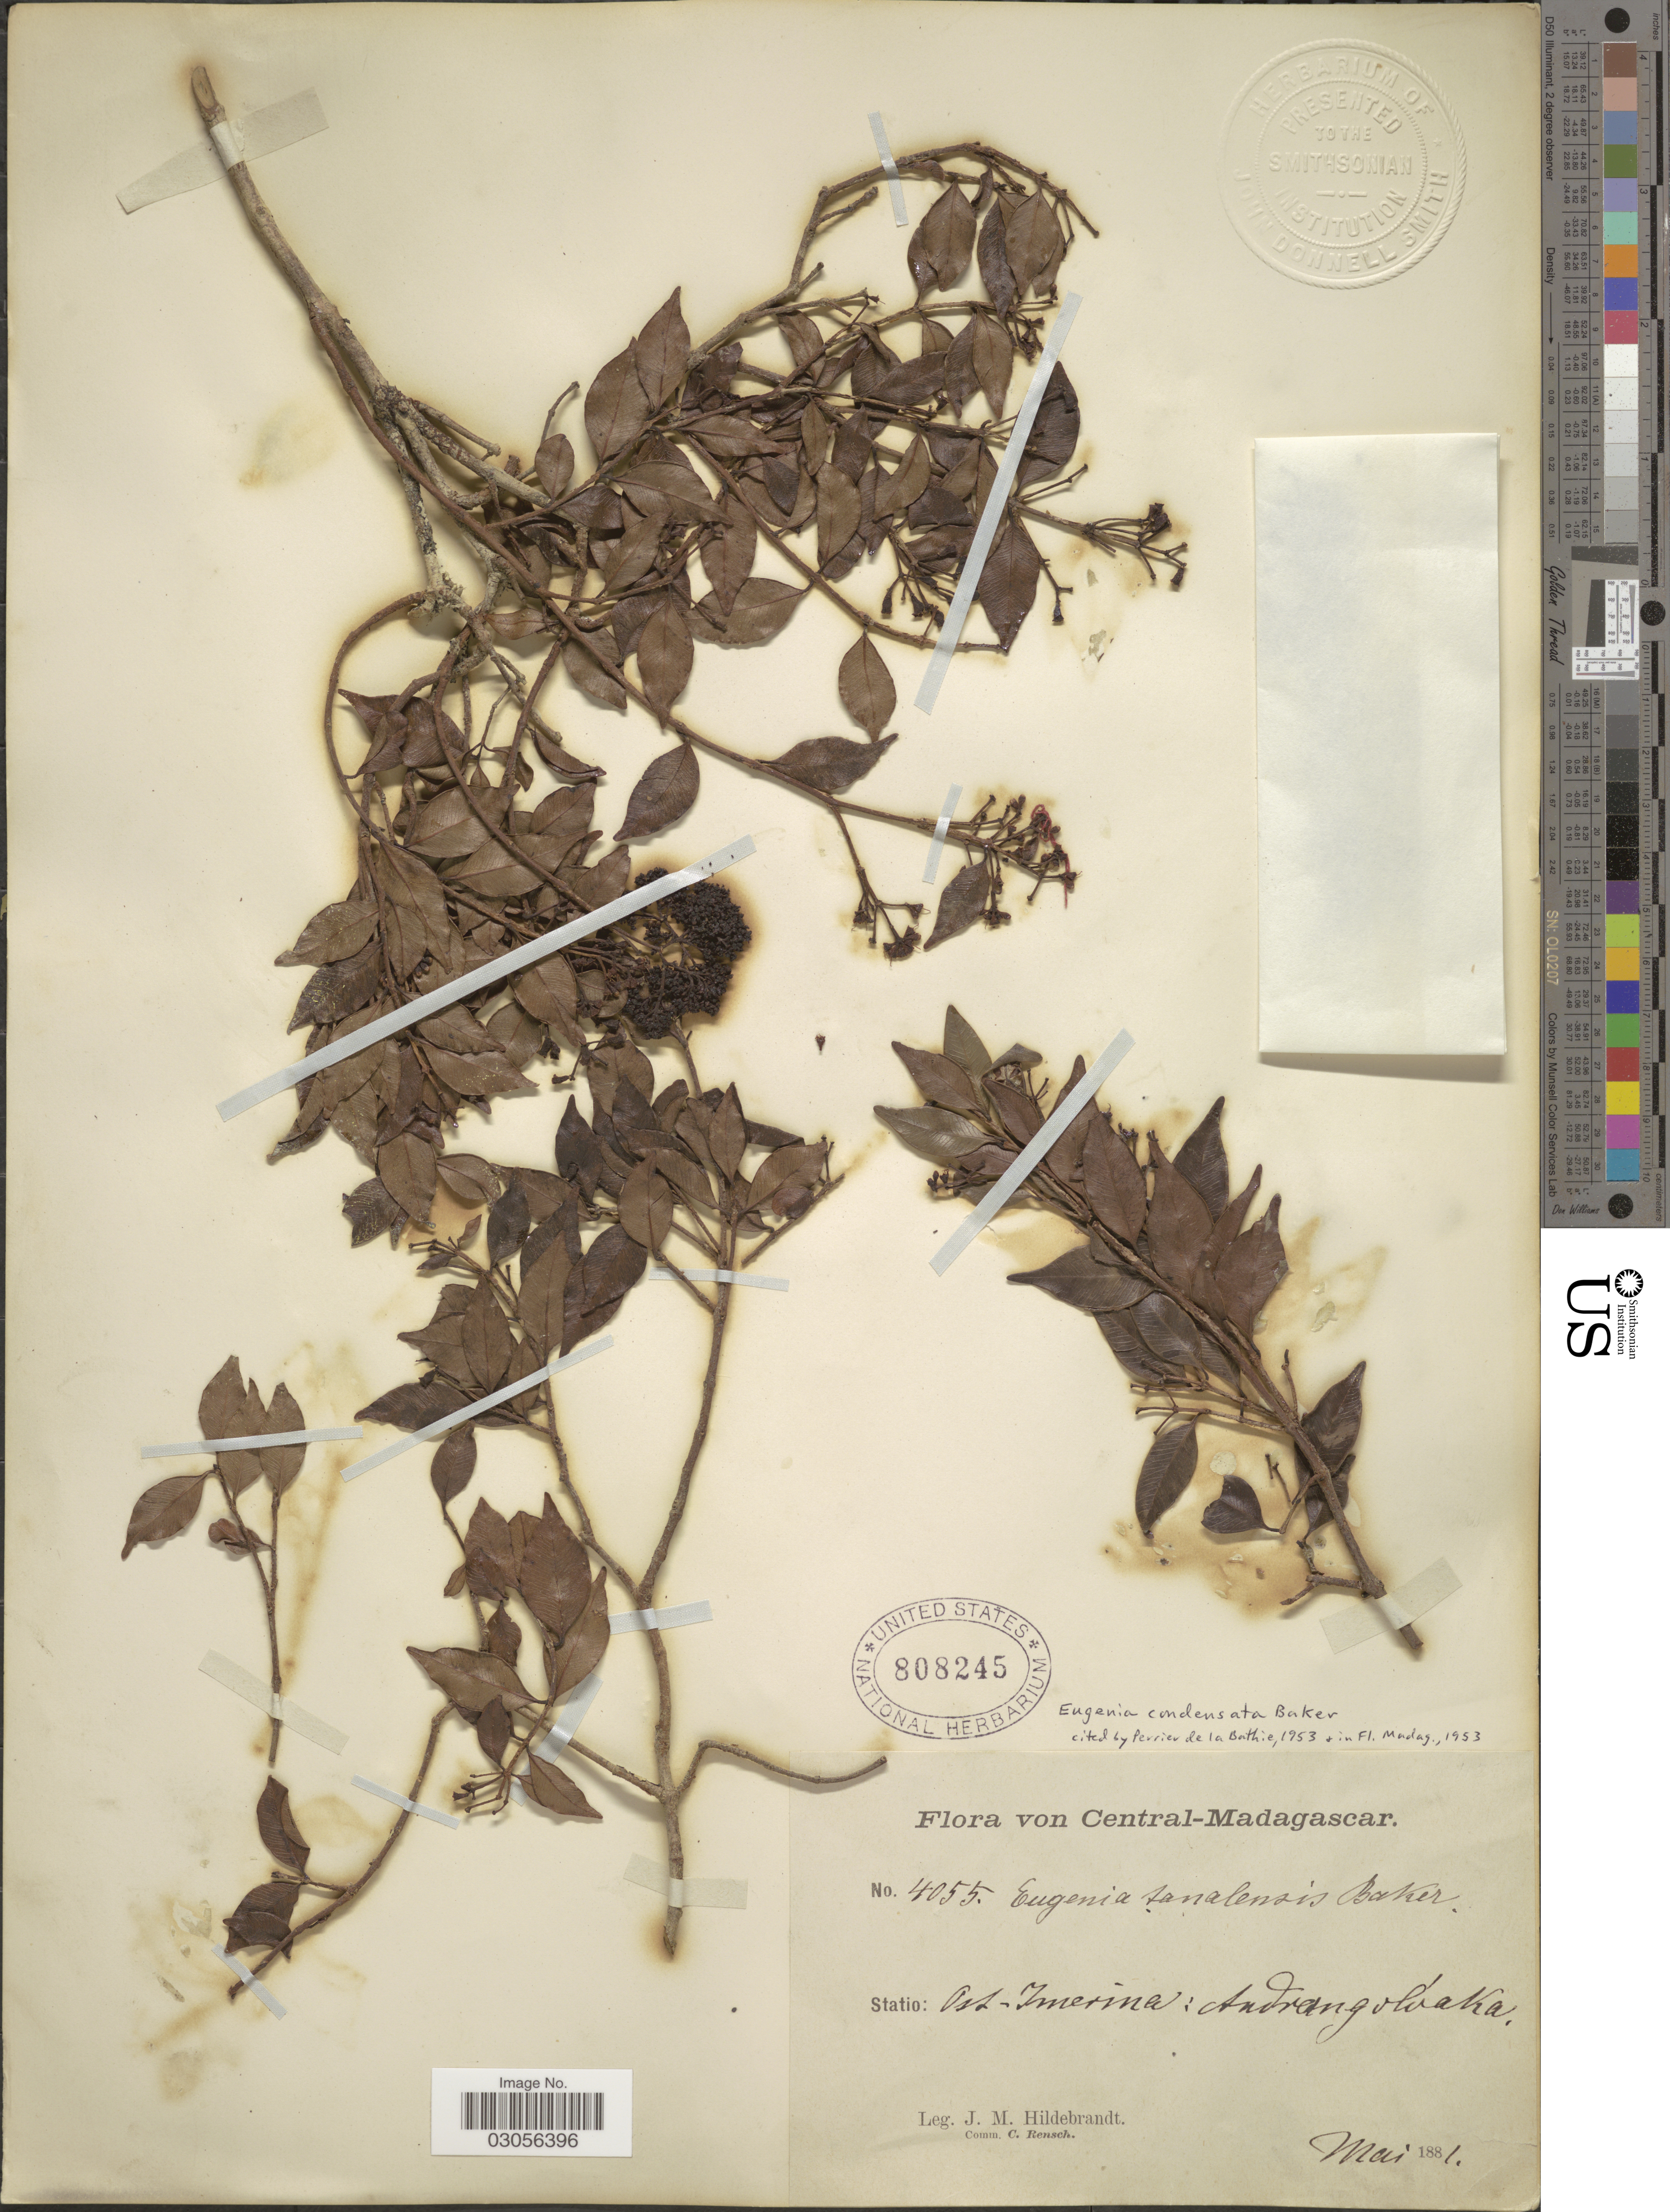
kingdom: Plantae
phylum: Tracheophyta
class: Magnoliopsida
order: Myrtales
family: Myrtaceae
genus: Syzygium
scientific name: Syzygium condensatum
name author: (Baker) Labat & G.E. Schatz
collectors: J. Hildebrandt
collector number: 4055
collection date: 1881-05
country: Madagascar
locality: Central-Madagascar. Statio: Ost-Imerina: Andrangoloaka.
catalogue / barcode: US 808245